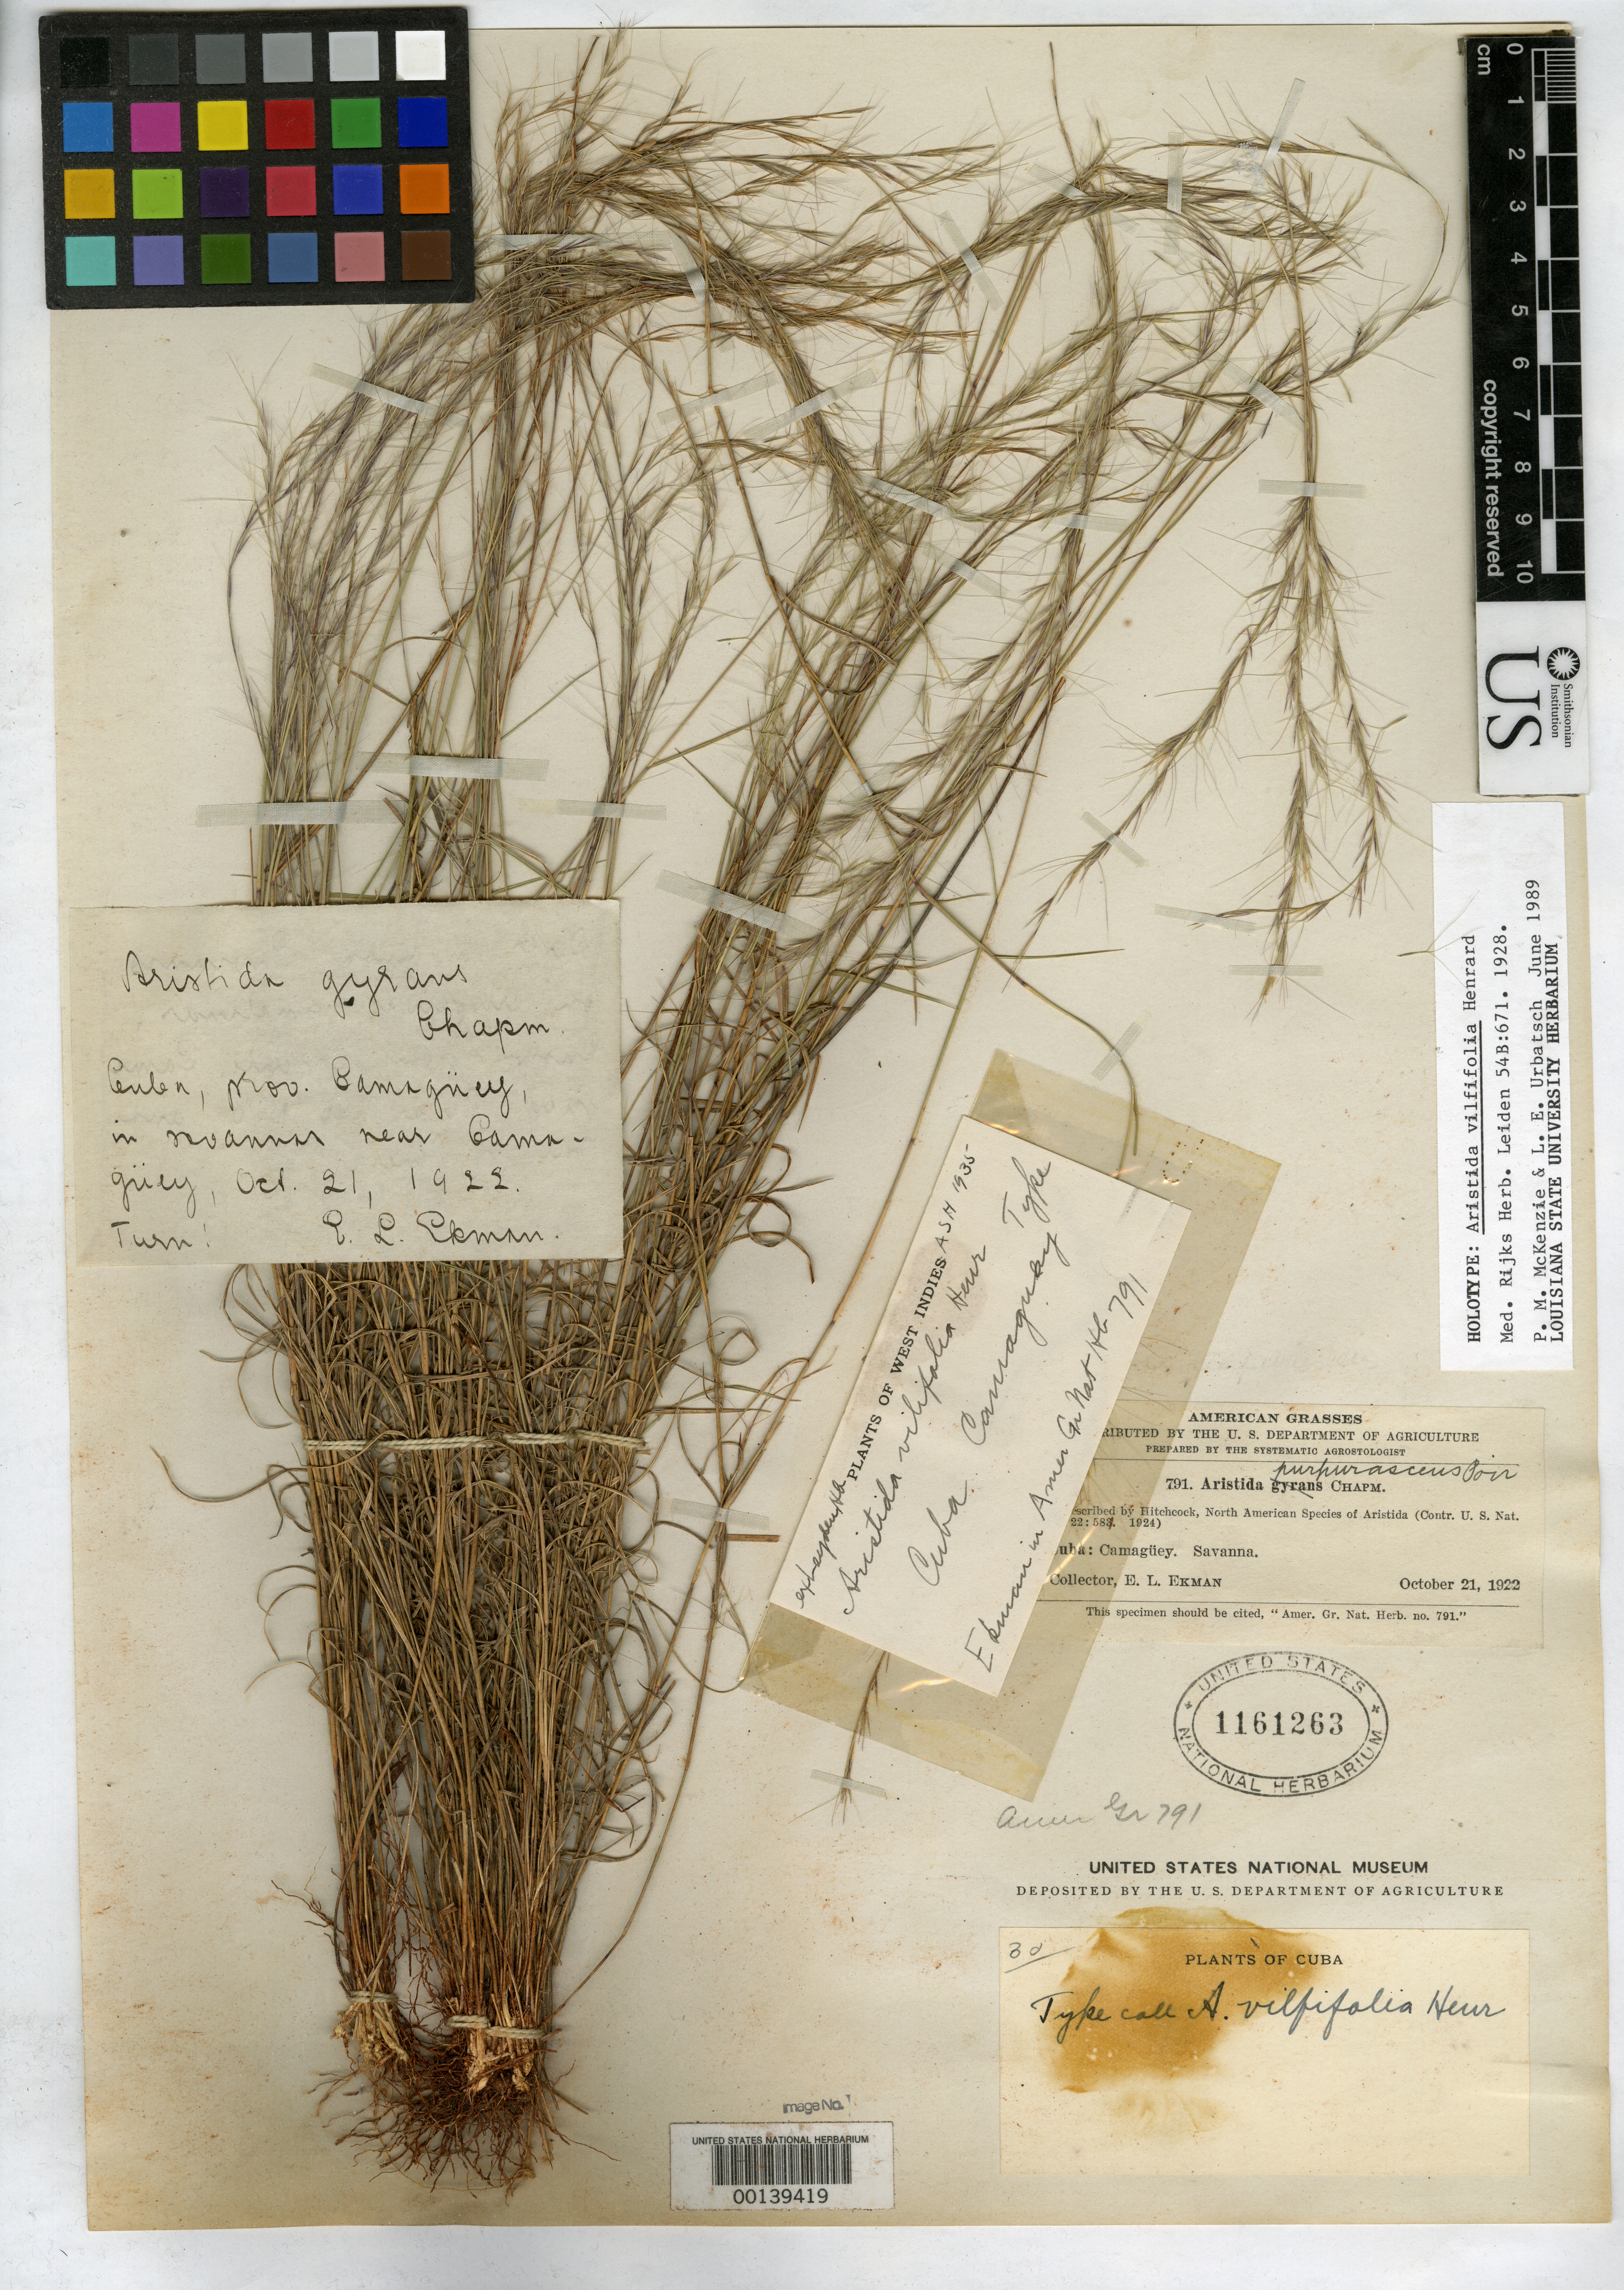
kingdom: Plantae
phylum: Tracheophyta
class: Liliopsida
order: Poales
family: Poaceae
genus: Aristida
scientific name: Aristida vilfifolia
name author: Henr.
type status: Holotype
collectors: E. L. Ekman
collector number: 791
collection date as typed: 21 Oct 1922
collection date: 1922-10-21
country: Cuba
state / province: Camagüey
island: Cuba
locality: Savanna near Camagüey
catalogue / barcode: US 1161263